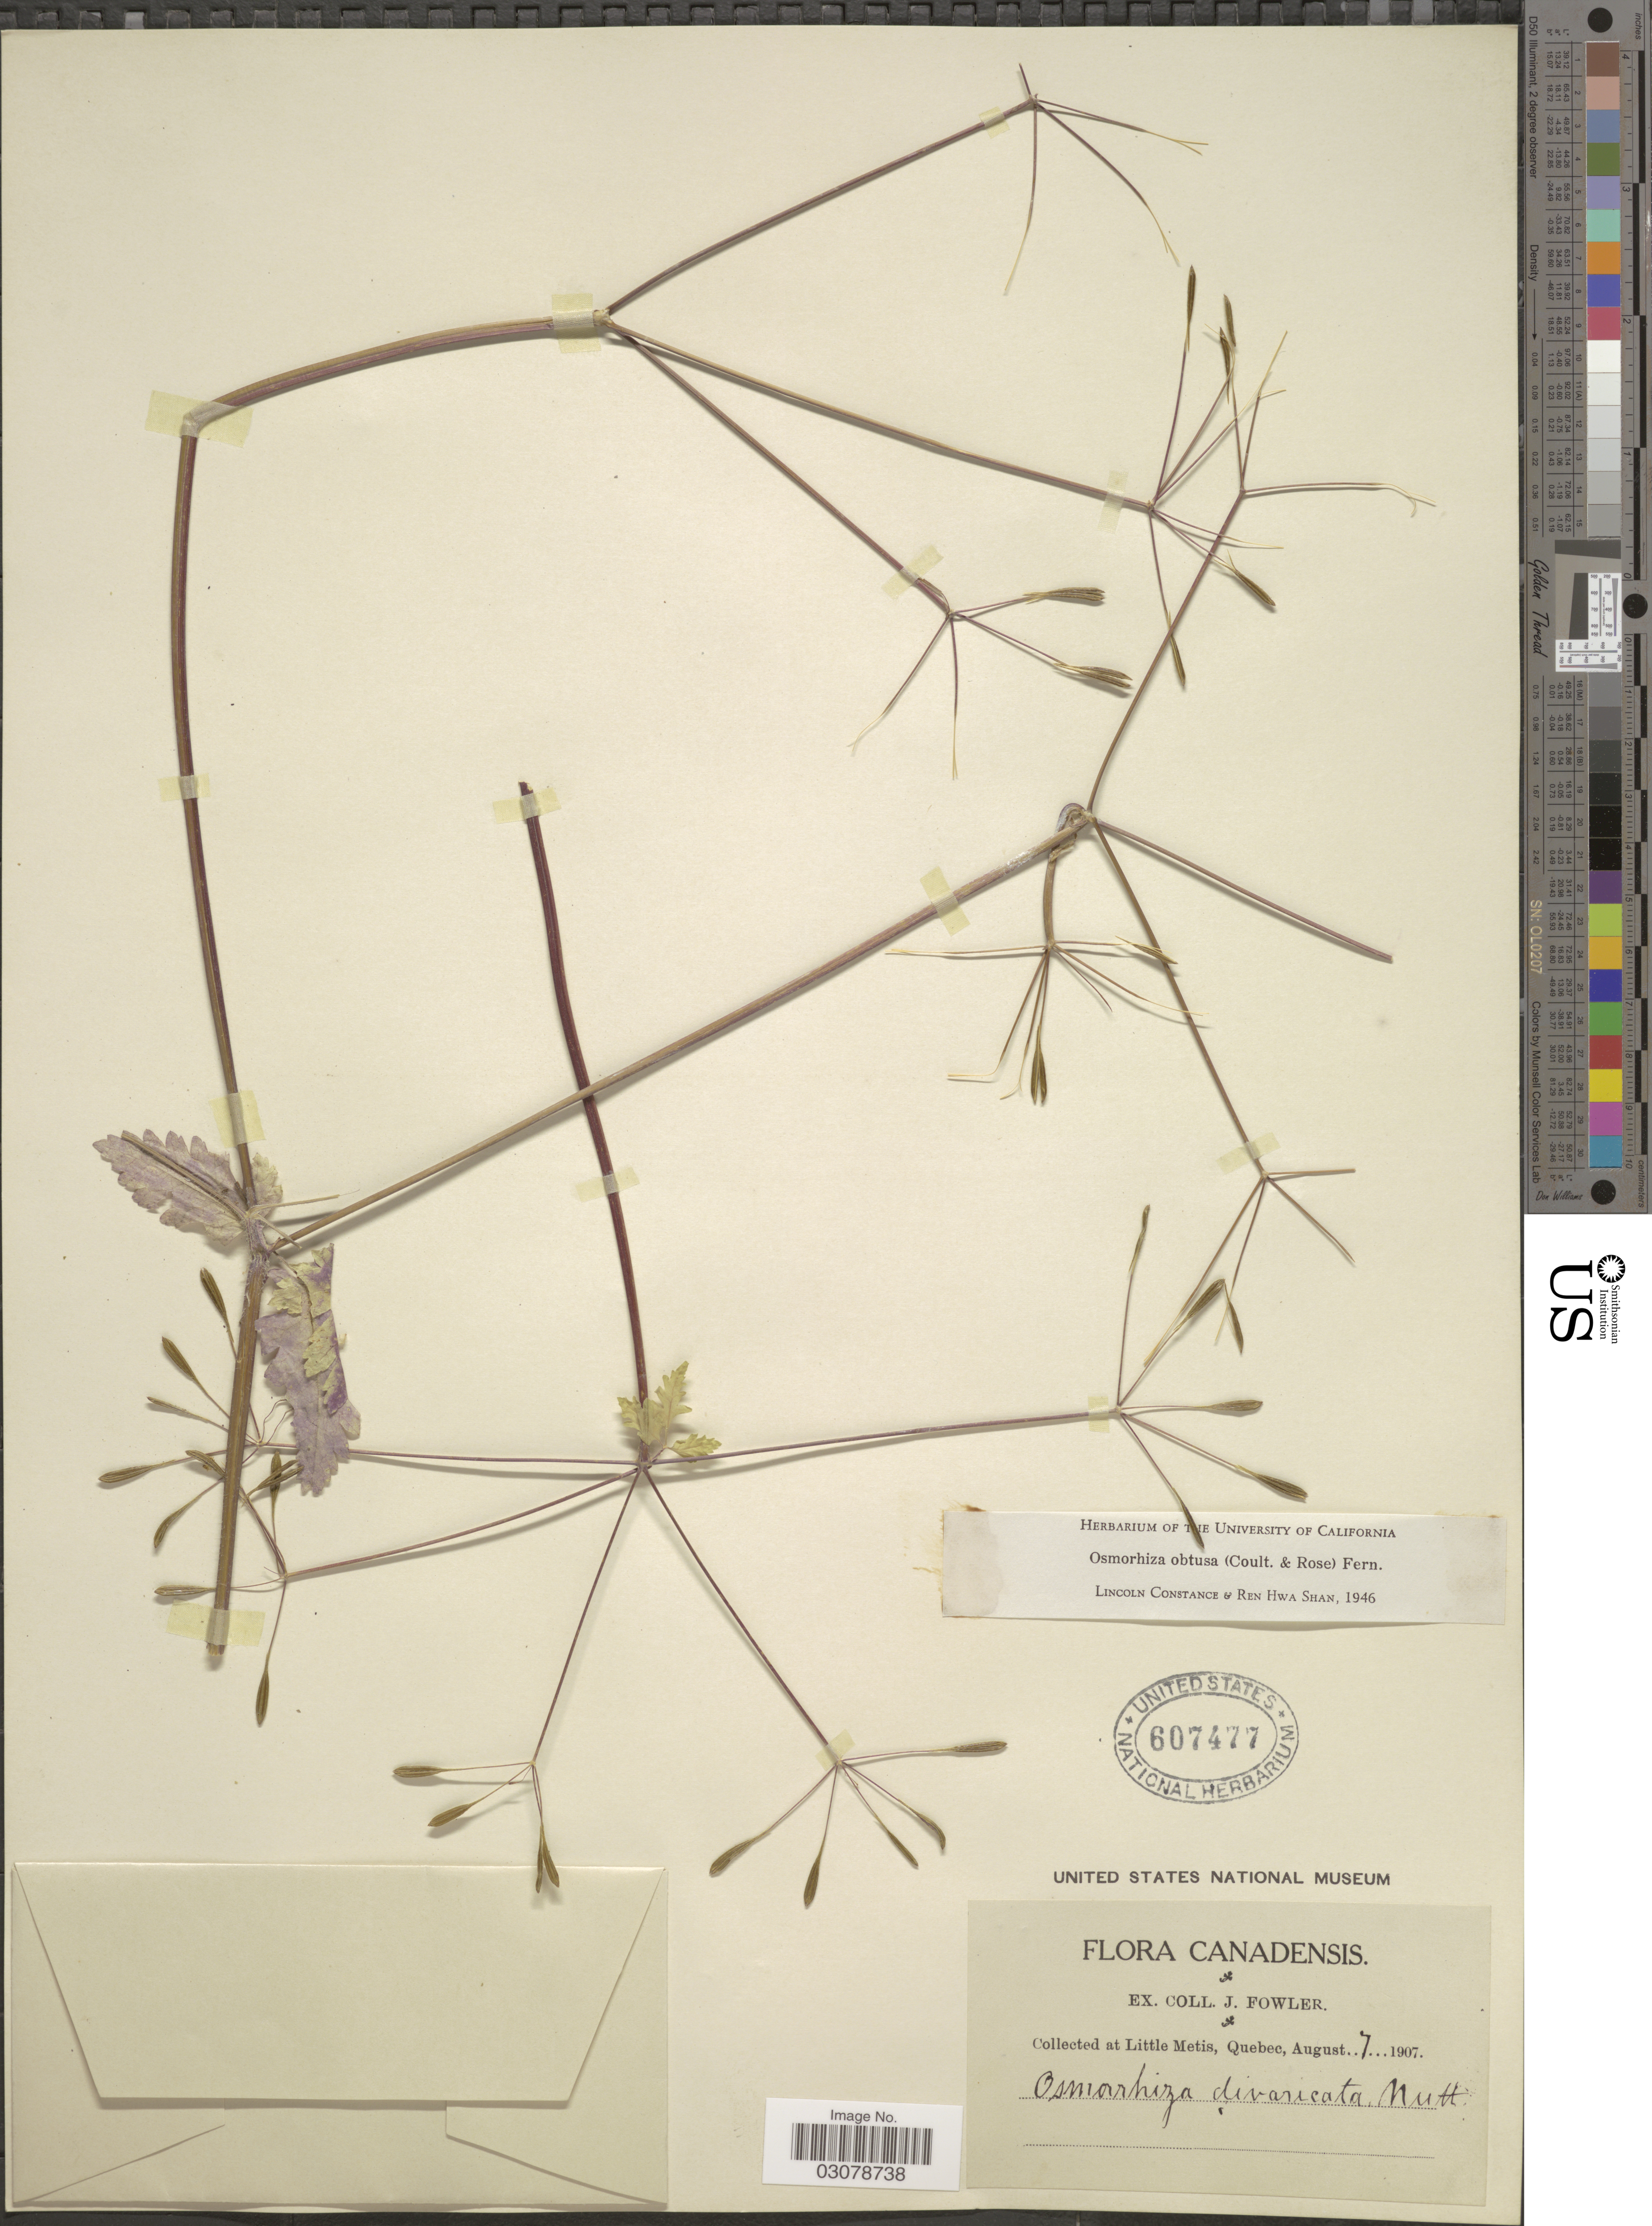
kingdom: Plantae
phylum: Tracheophyta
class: Magnoliopsida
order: Apiales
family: Apiaceae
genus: Osmorhiza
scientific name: Osmorhiza obtusa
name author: (J.M. Coult. & Rose) Fernald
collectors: J. Fowler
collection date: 1907-08-07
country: Canada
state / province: Quebec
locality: Little Metis.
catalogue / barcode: US 607477